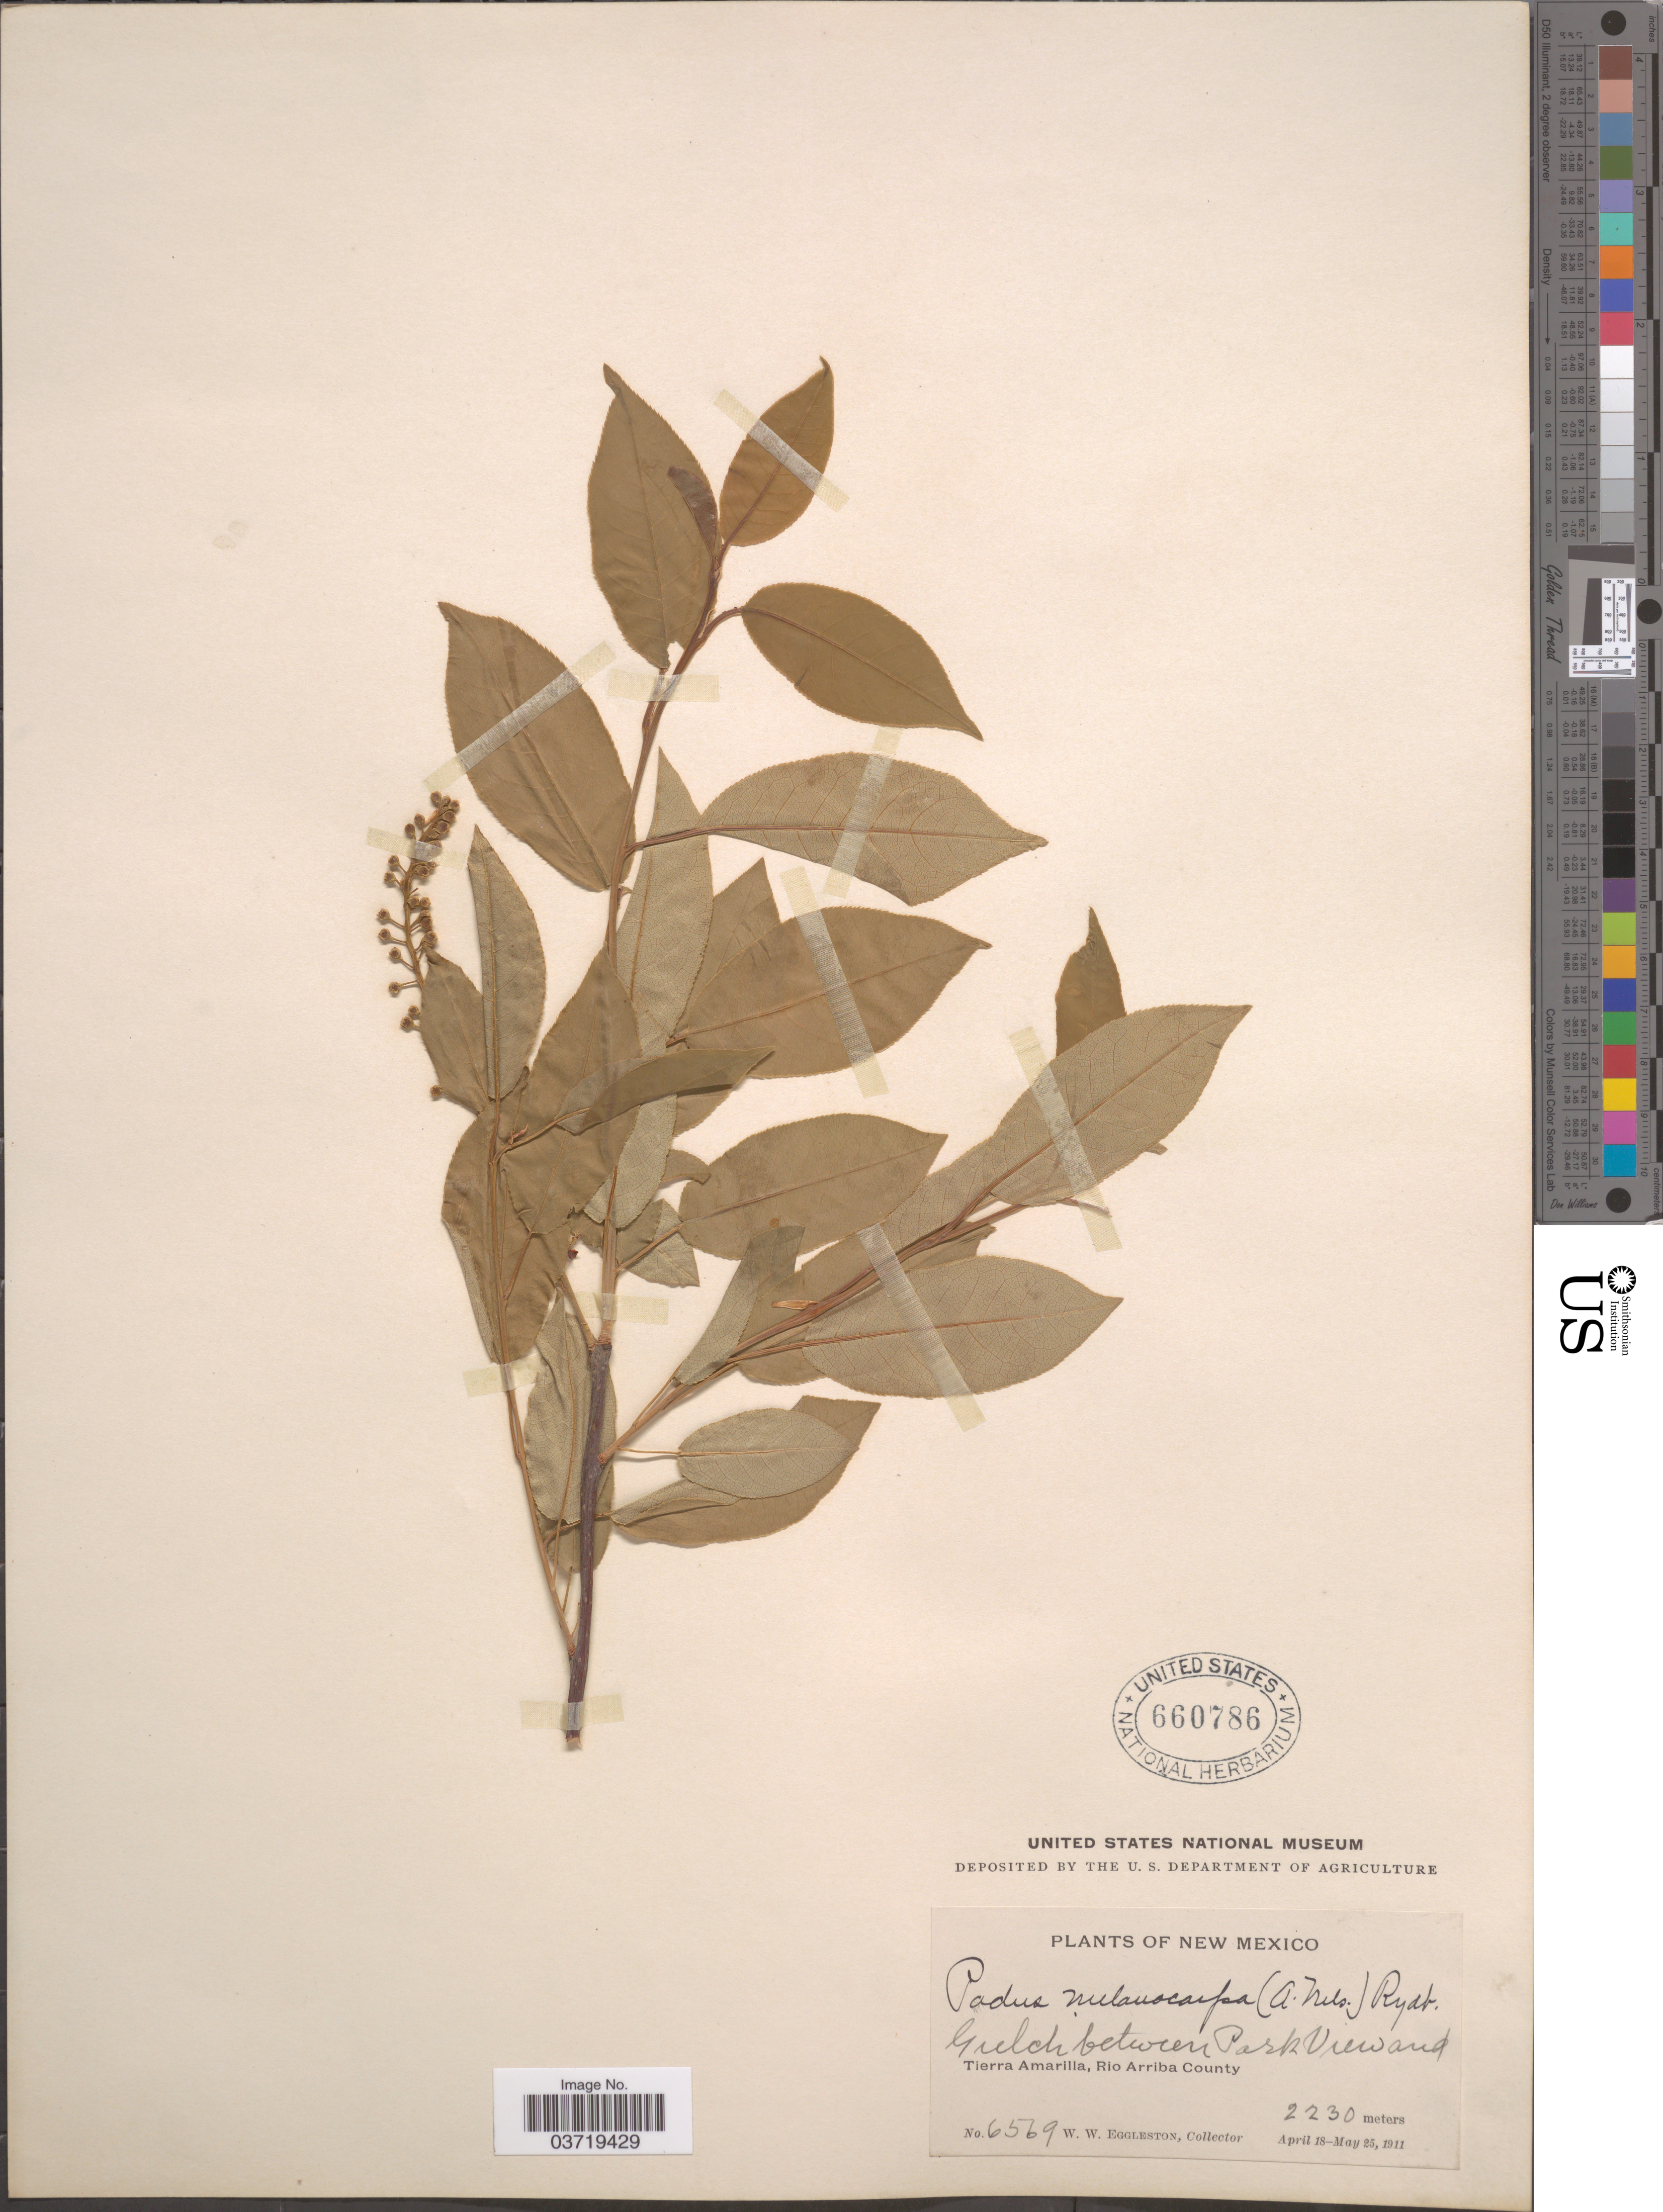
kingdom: Plantae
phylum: Tracheophyta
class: Magnoliopsida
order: Rosales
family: Rosaceae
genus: Prunus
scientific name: Prunus virginiana var. demissa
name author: (Nutt.) Torr.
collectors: W. W. Eggleston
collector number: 6569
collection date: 1911-04-18/1911-05-25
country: United States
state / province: New Mexico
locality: Gulch between Park View and Tierra Amarilla, Rio Arriba County.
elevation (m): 2230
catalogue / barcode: US 660786